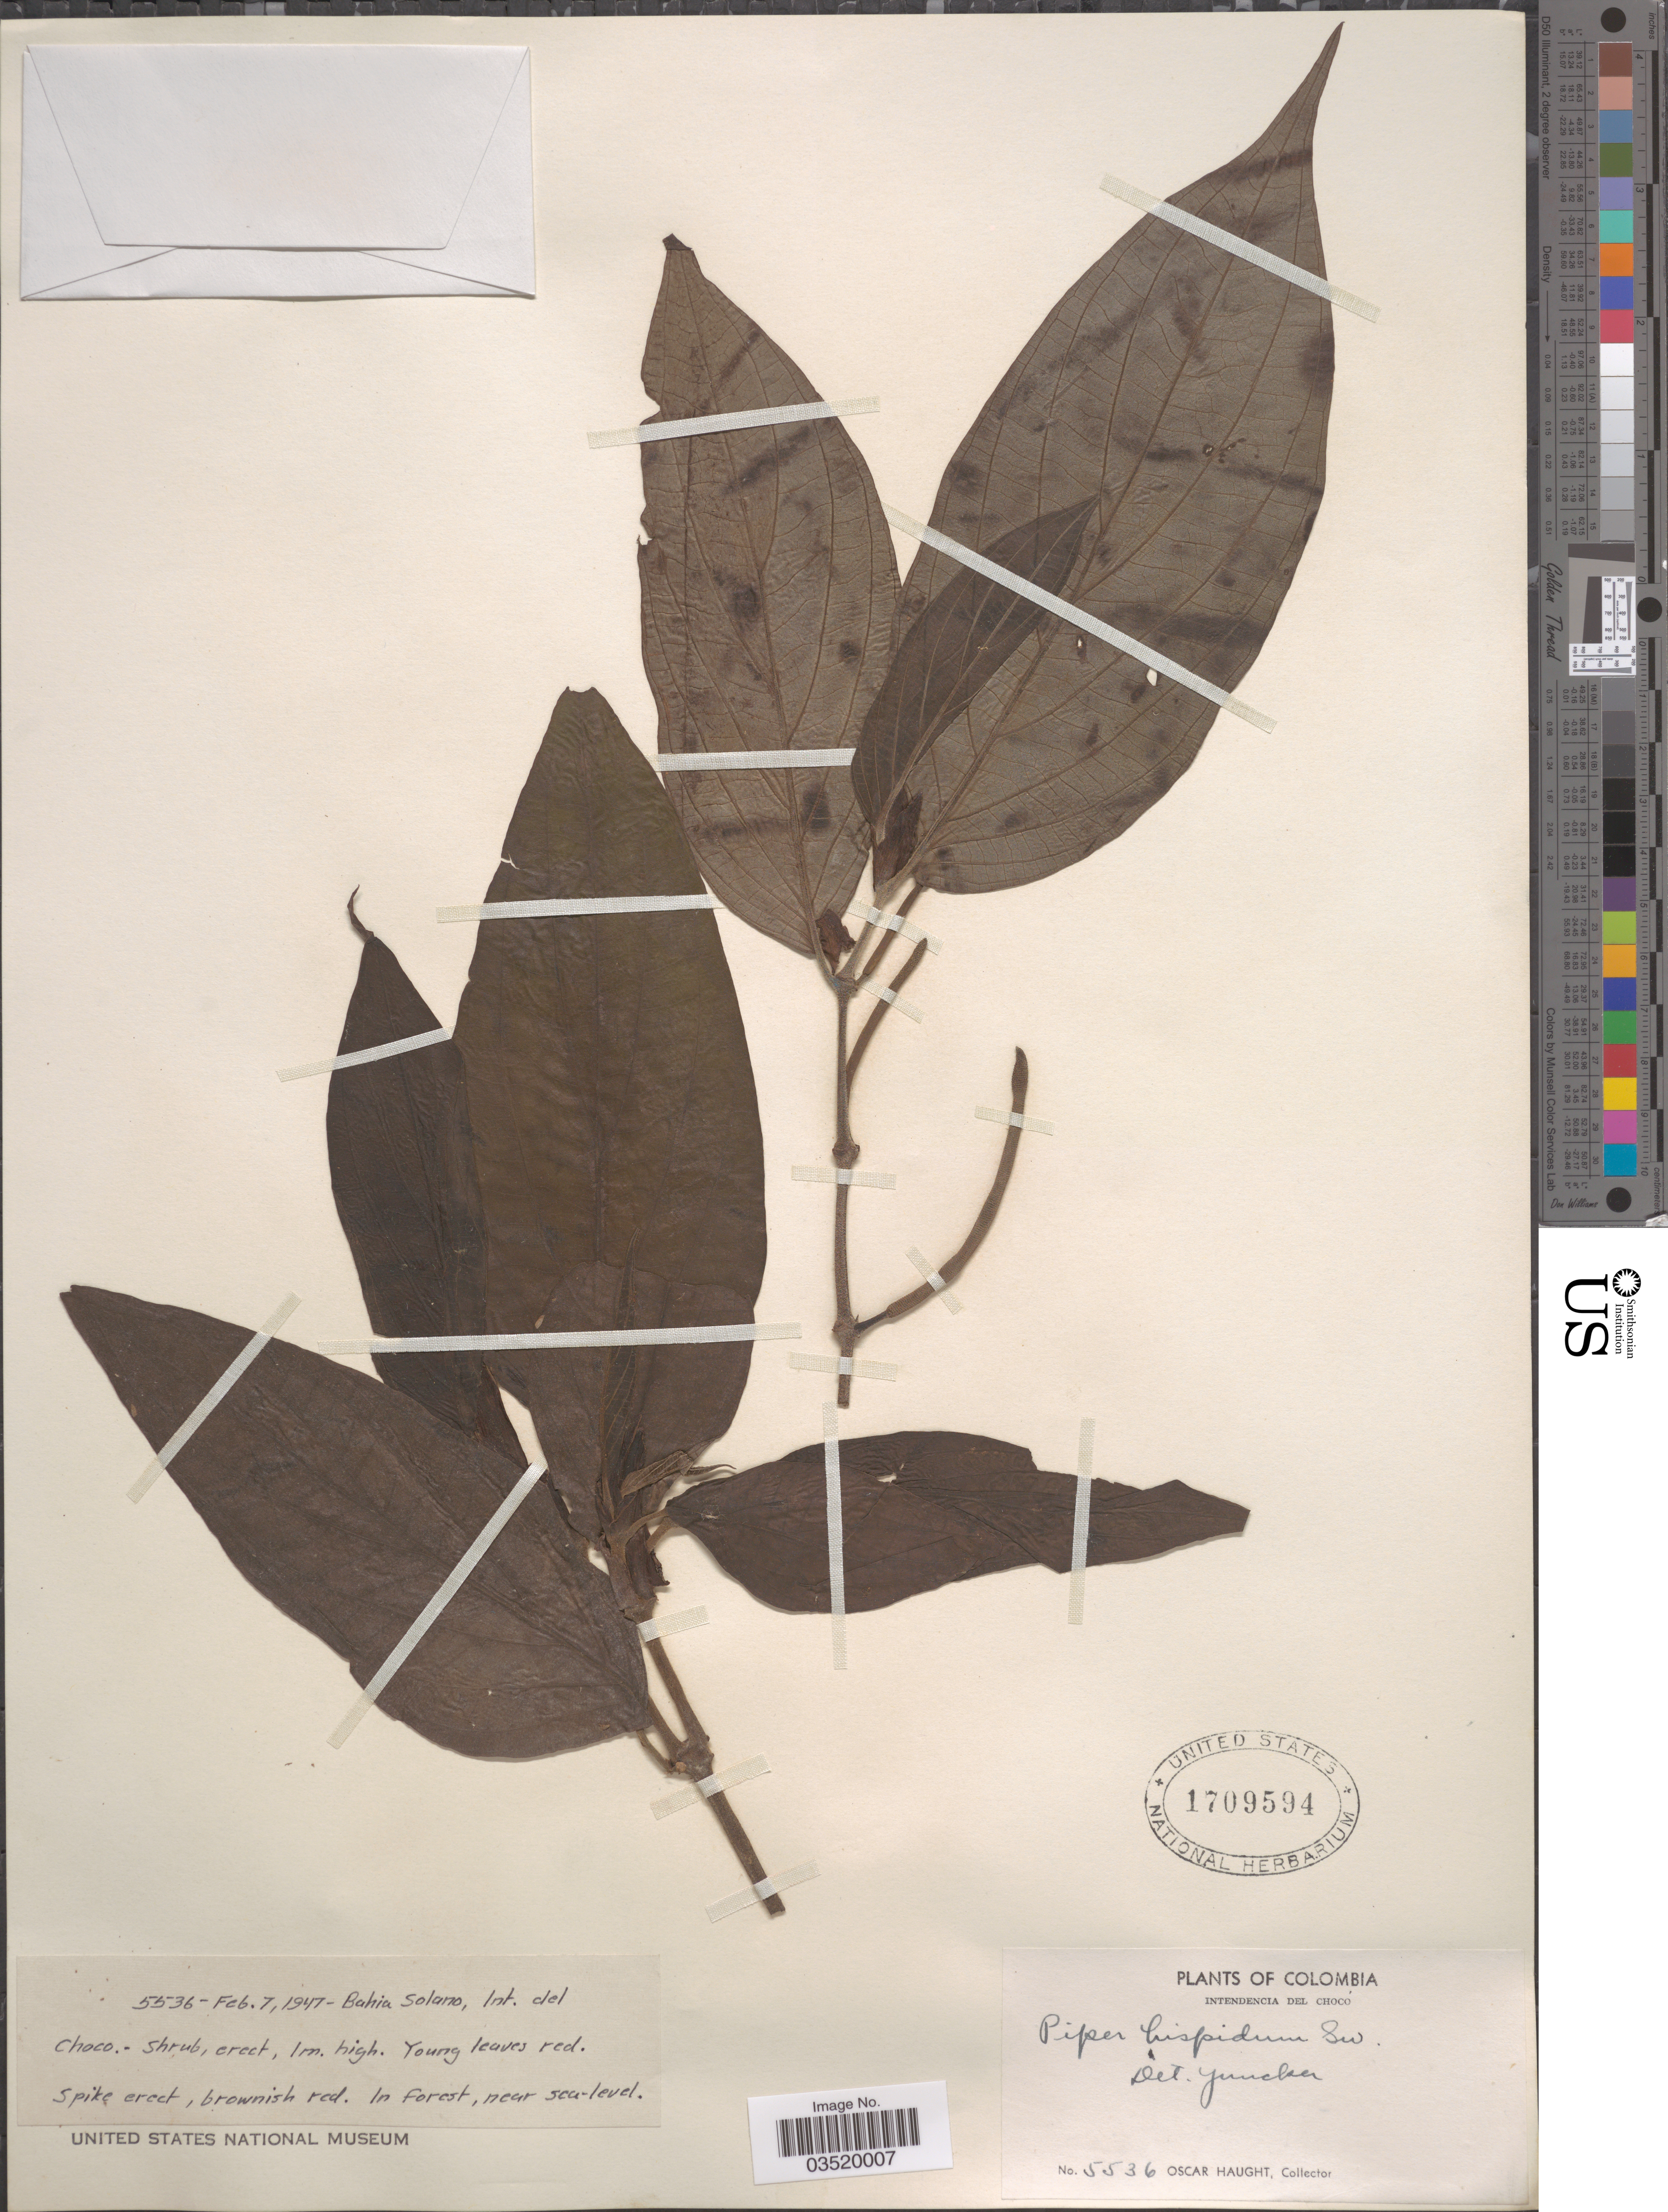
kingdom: Plantae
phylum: Tracheophyta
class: Magnoliopsida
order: Piperales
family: Piperaceae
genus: Piper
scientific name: Piper hispidum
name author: Sw.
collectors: O. L. Haught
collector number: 5536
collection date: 1947-02-07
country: Colombia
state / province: Chocó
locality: Intendencia del Chocó. Bahia Solano.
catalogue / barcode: US 1709594